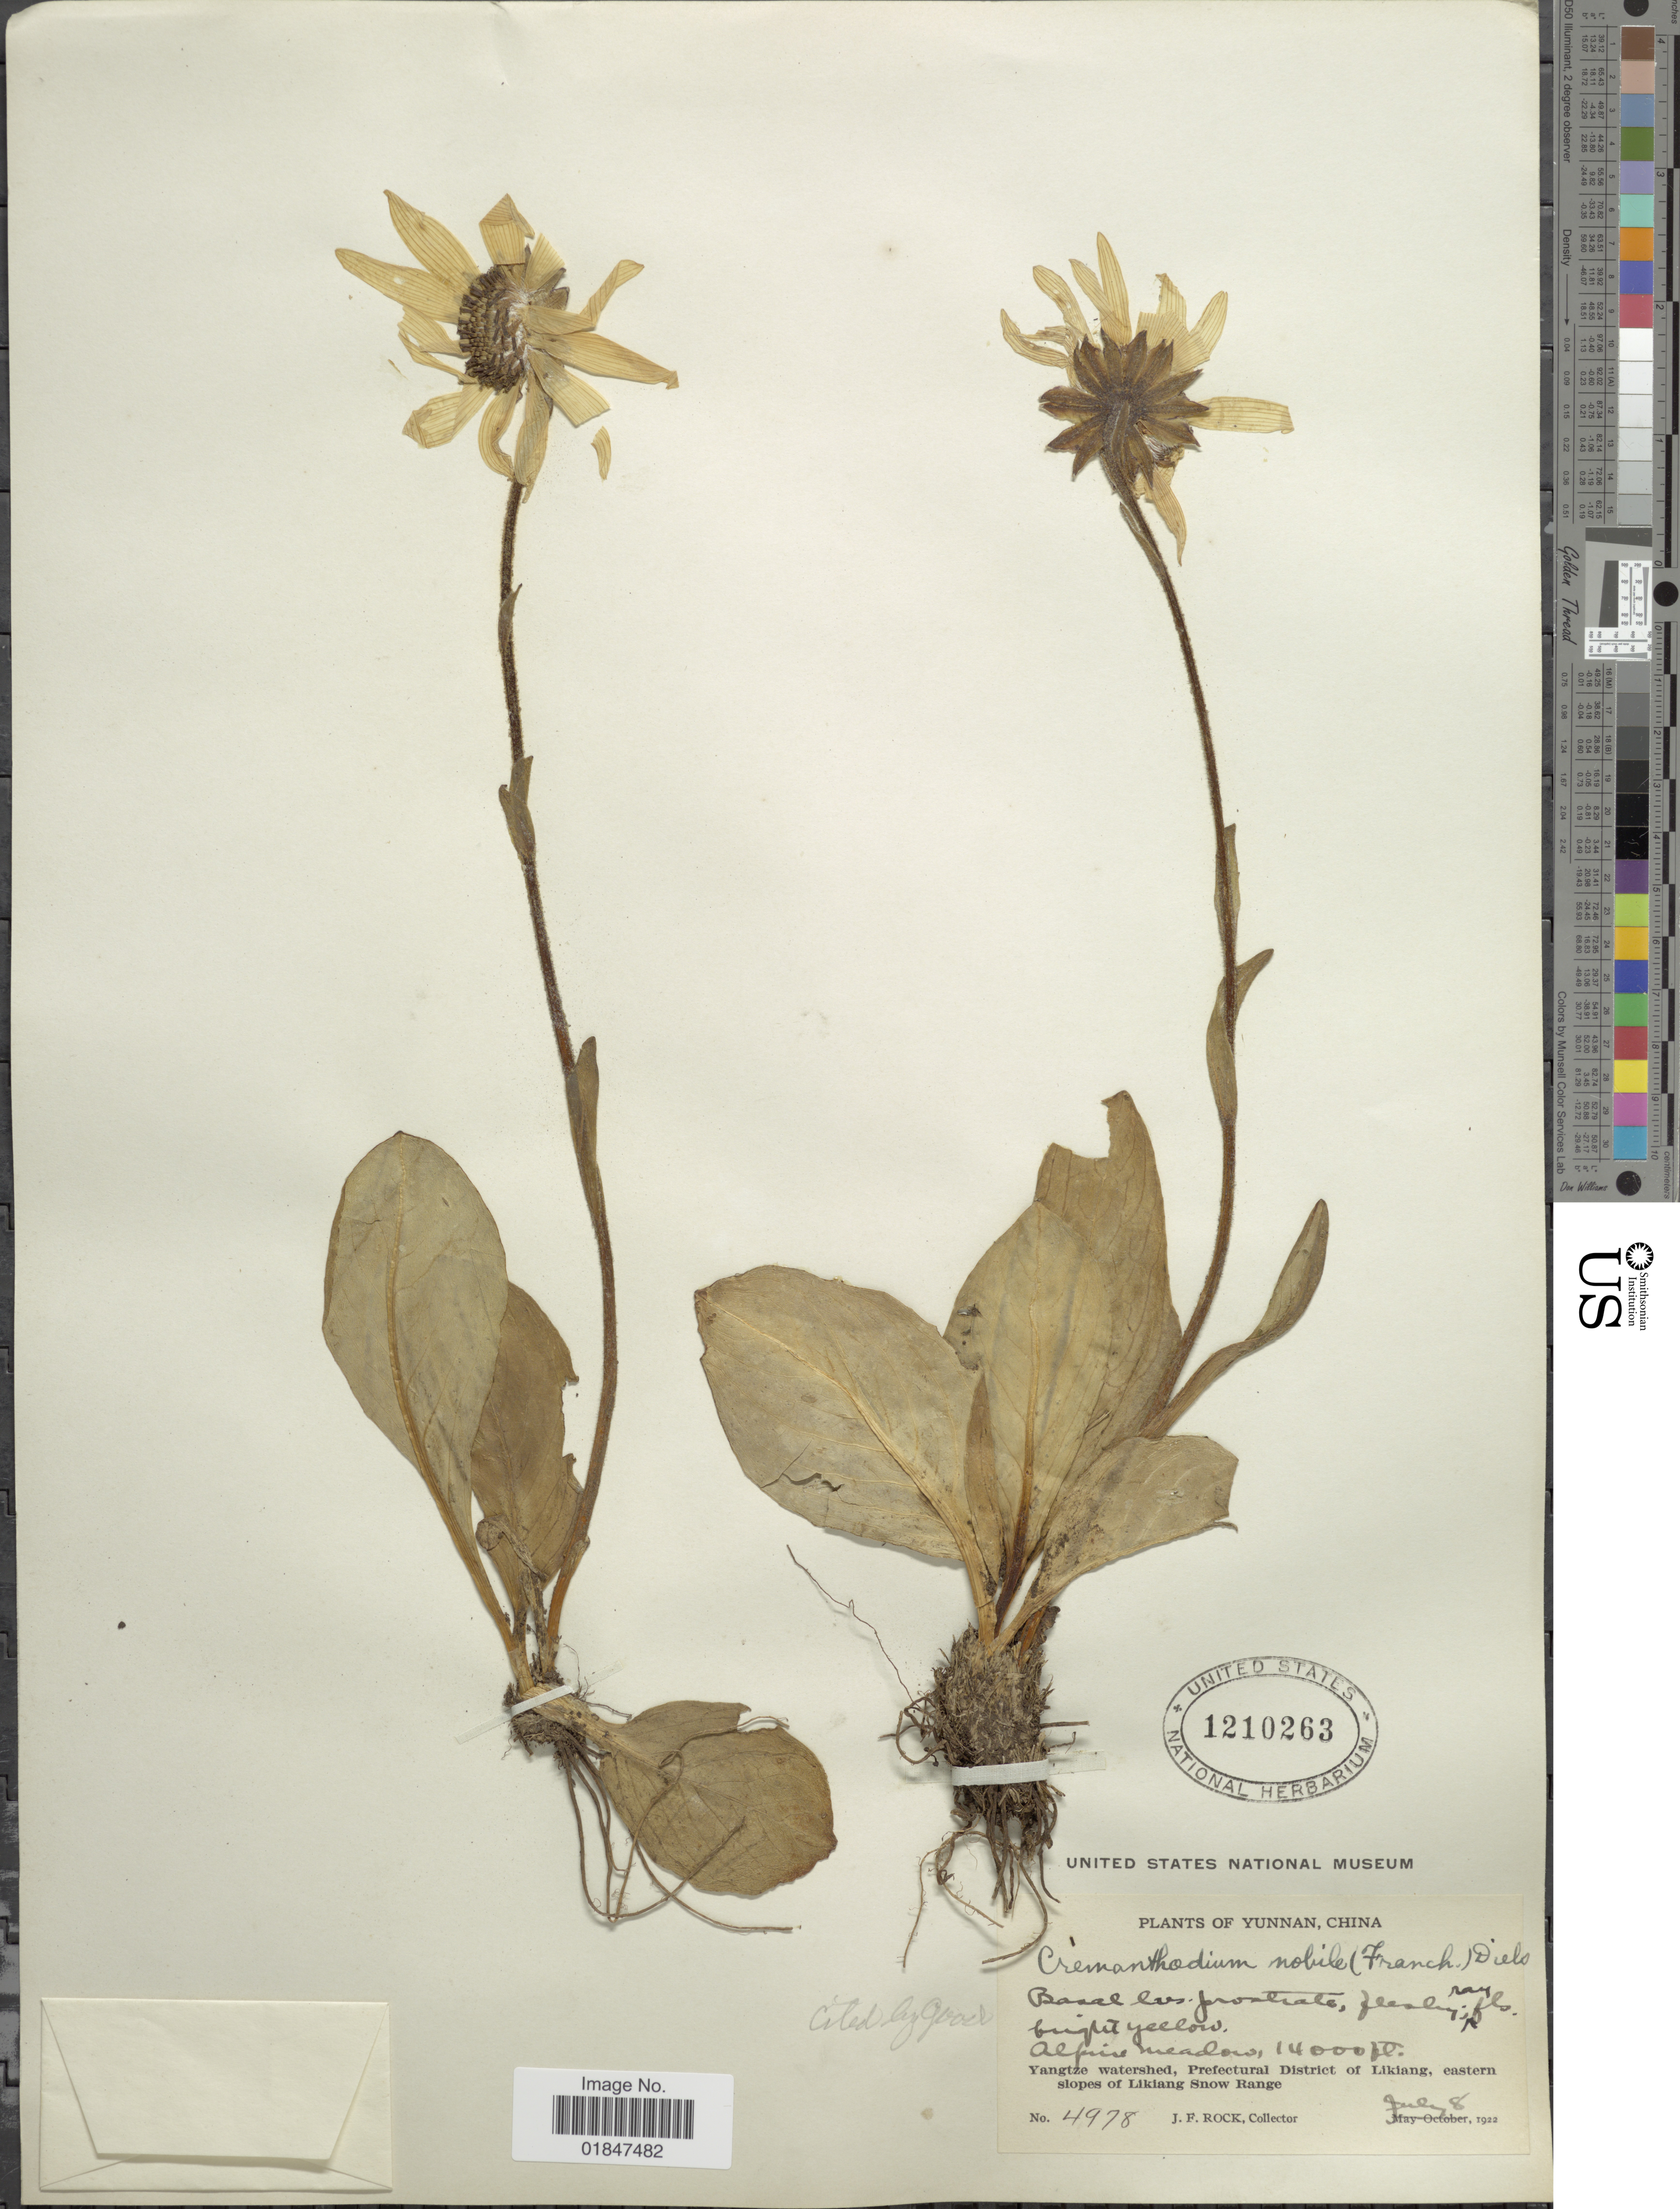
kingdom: Plantae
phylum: Tracheophyta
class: Magnoliopsida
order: Asterales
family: Asteraceae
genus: Cremanthodium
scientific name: Cremanthodium nobile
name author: (Franch.) Diels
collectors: J. Rock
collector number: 4978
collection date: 1922-07-07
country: China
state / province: Yunnan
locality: Yangtze watershed, Prefectural District of Likiang, eastern slopes of Likiang Snow Range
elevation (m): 4267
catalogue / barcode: US 1210263